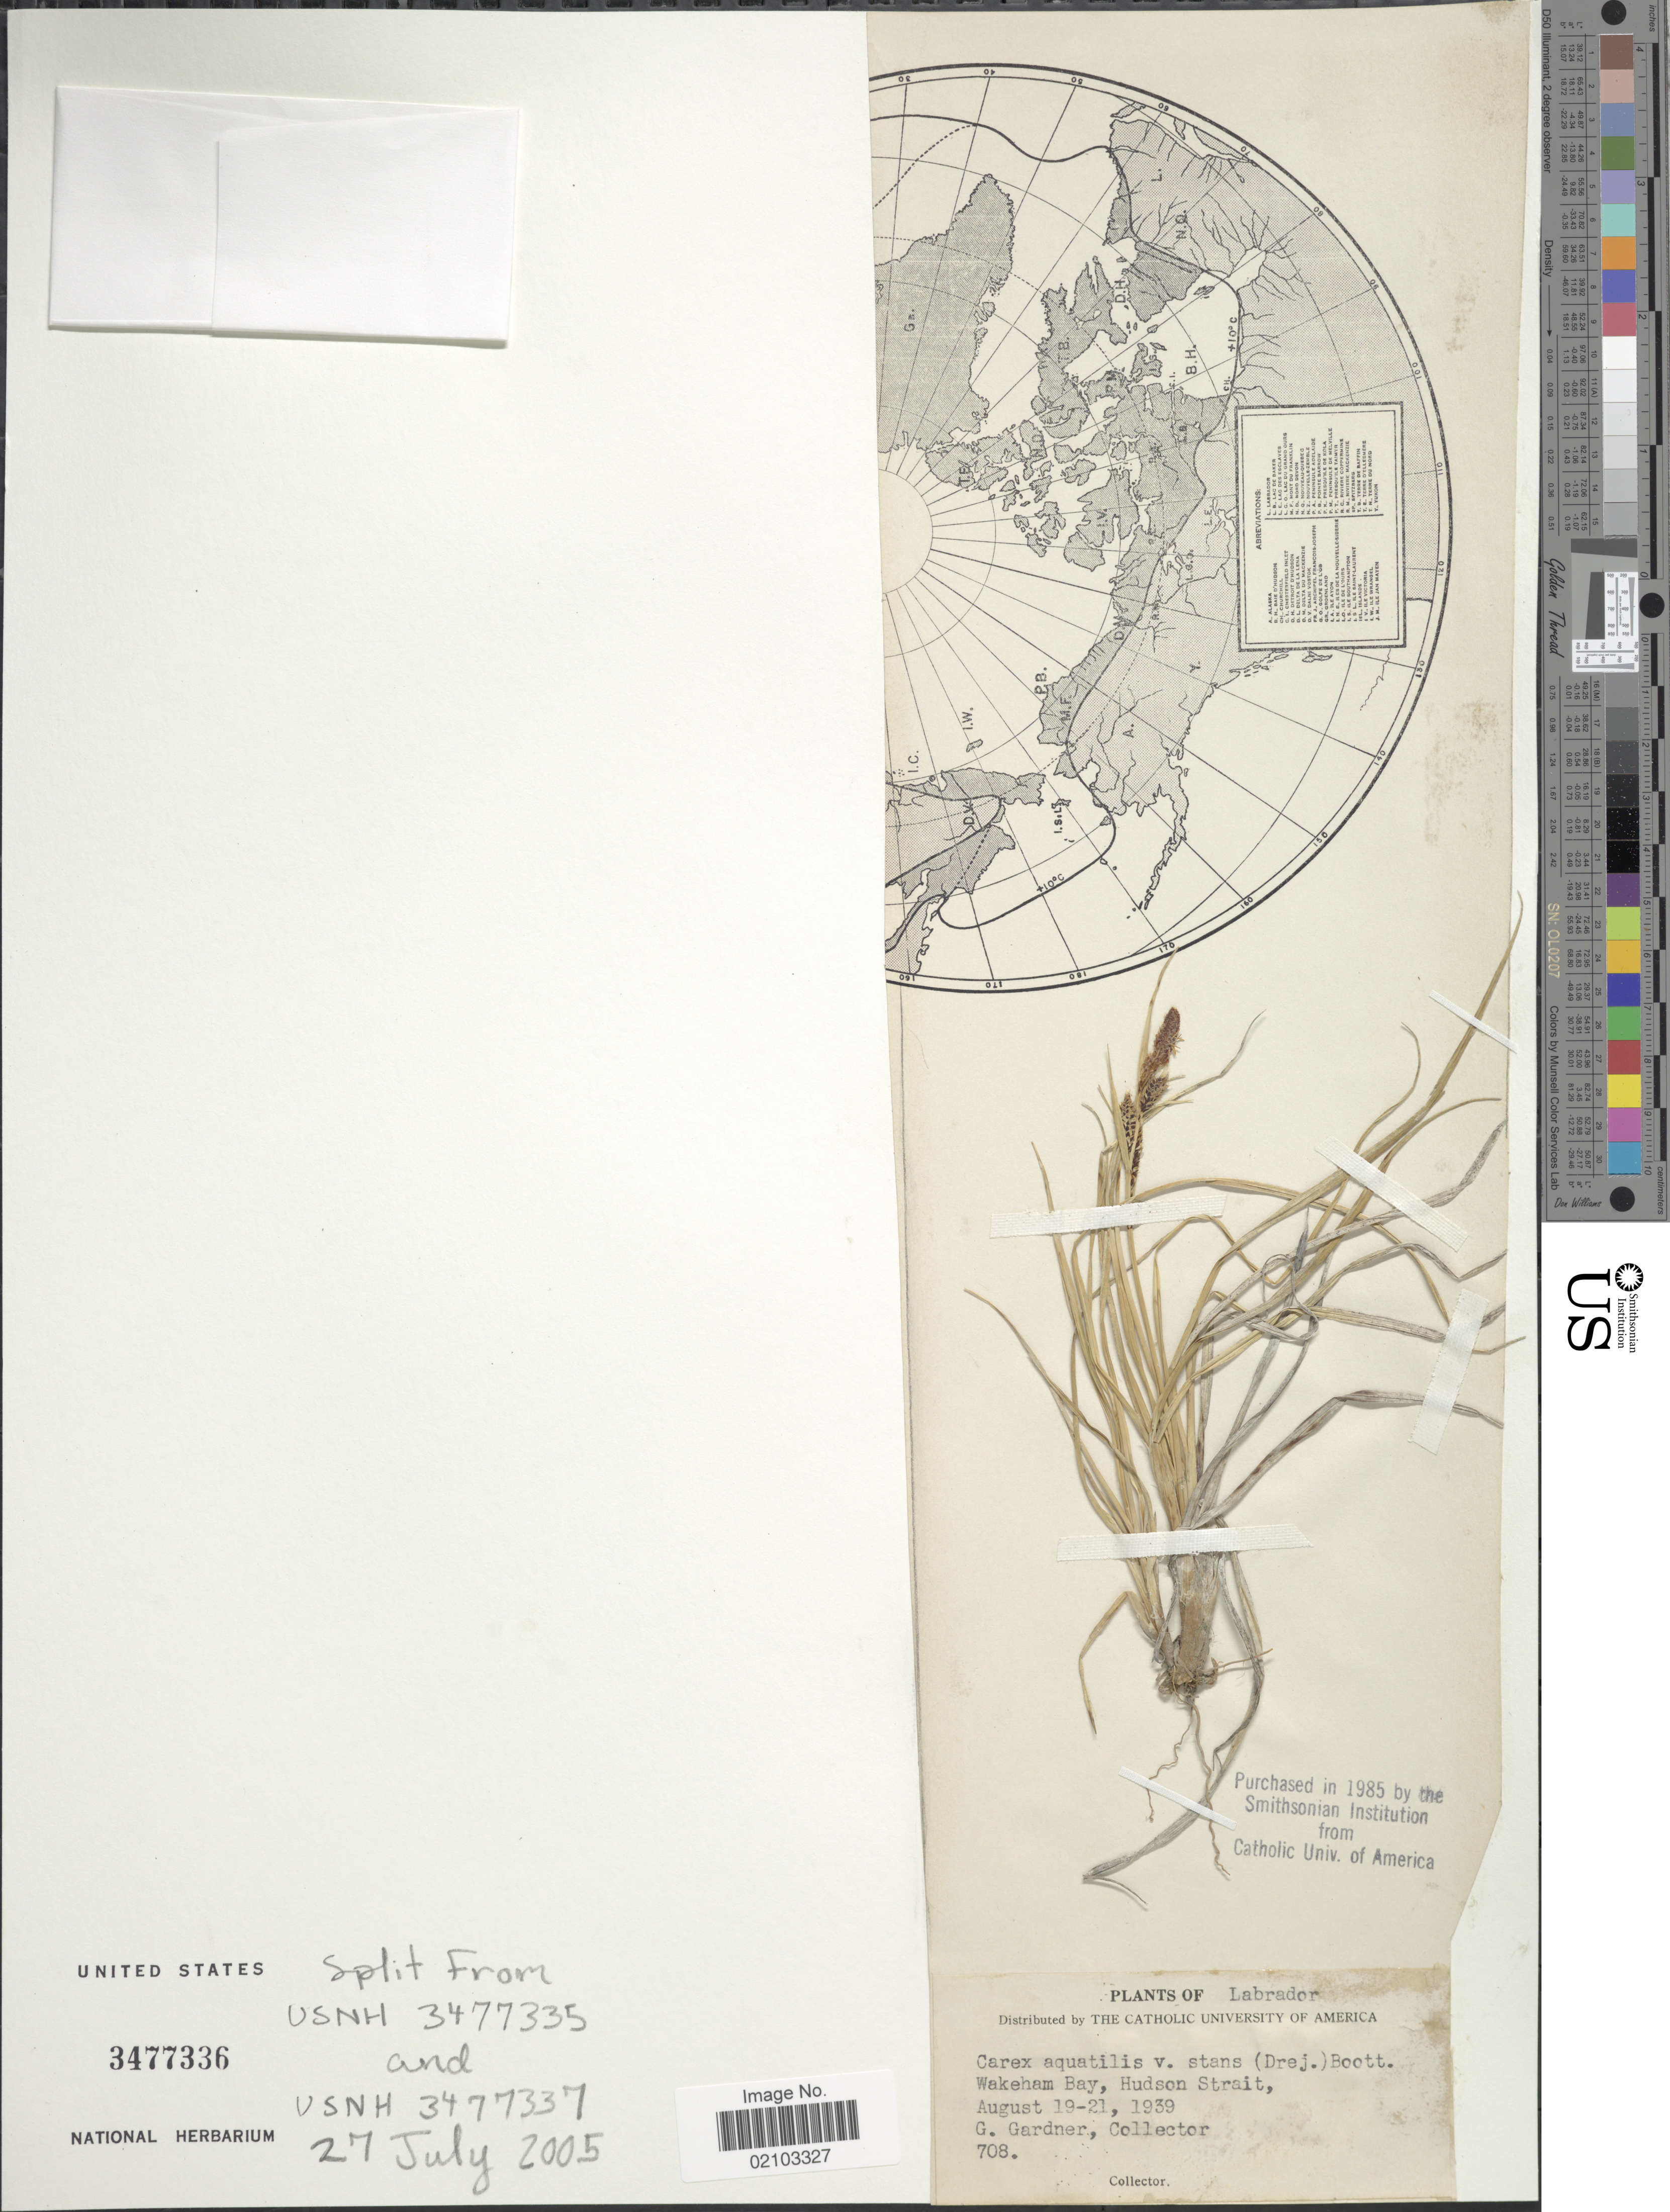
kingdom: Plantae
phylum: Tracheophyta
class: Liliopsida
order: Poales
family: Cyperaceae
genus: Carex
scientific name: Carex aquatilis var. minor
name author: Boott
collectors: G. Gardner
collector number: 708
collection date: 1939-08-19/1939-08-21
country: Canada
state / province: Newfoundland and Labrador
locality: Labrador. Wakeham Bay, Hudson Strait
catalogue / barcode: US 3477336